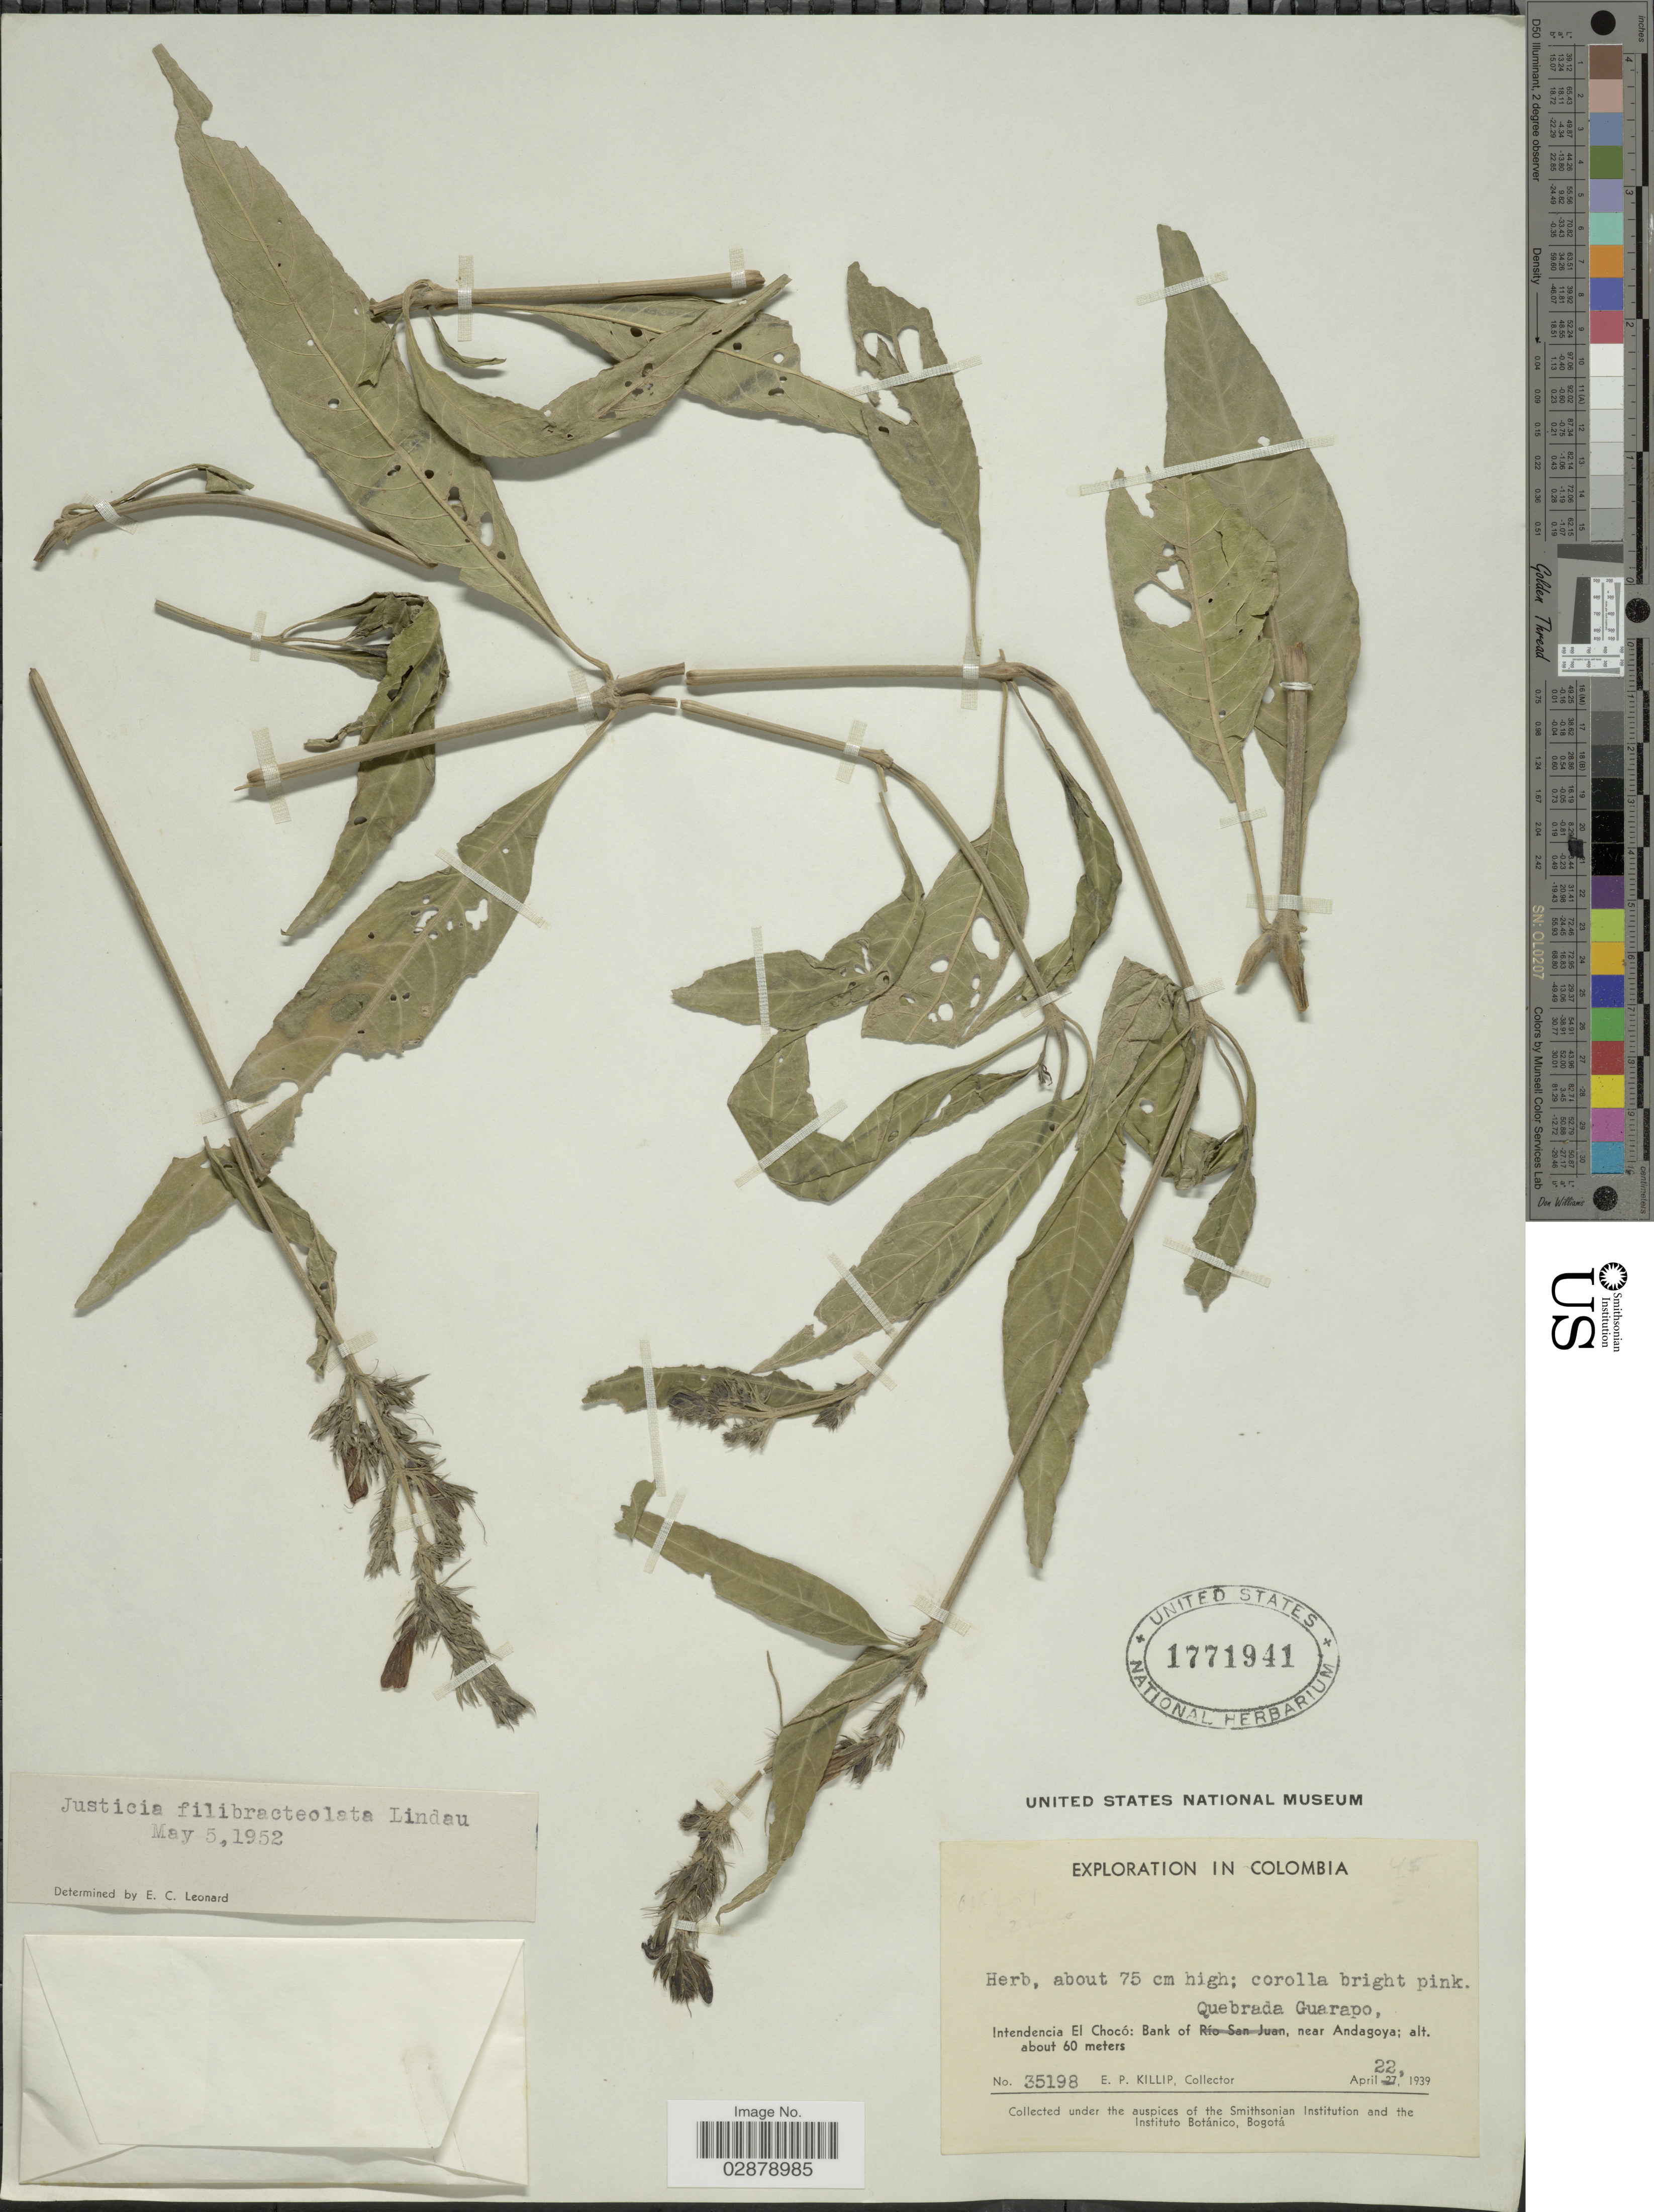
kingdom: Plantae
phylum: Tracheophyta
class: Magnoliopsida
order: Lamiales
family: Acanthaceae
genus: Justicia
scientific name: Justicia filibracteolata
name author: Lindau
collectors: E. P. Killip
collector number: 35198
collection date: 1939-04-22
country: Colombia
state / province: Chocó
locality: Intendencia El Chocó; Bank of Quebrada Guarapo, near Andagoya.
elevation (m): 60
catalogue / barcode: US 1771941